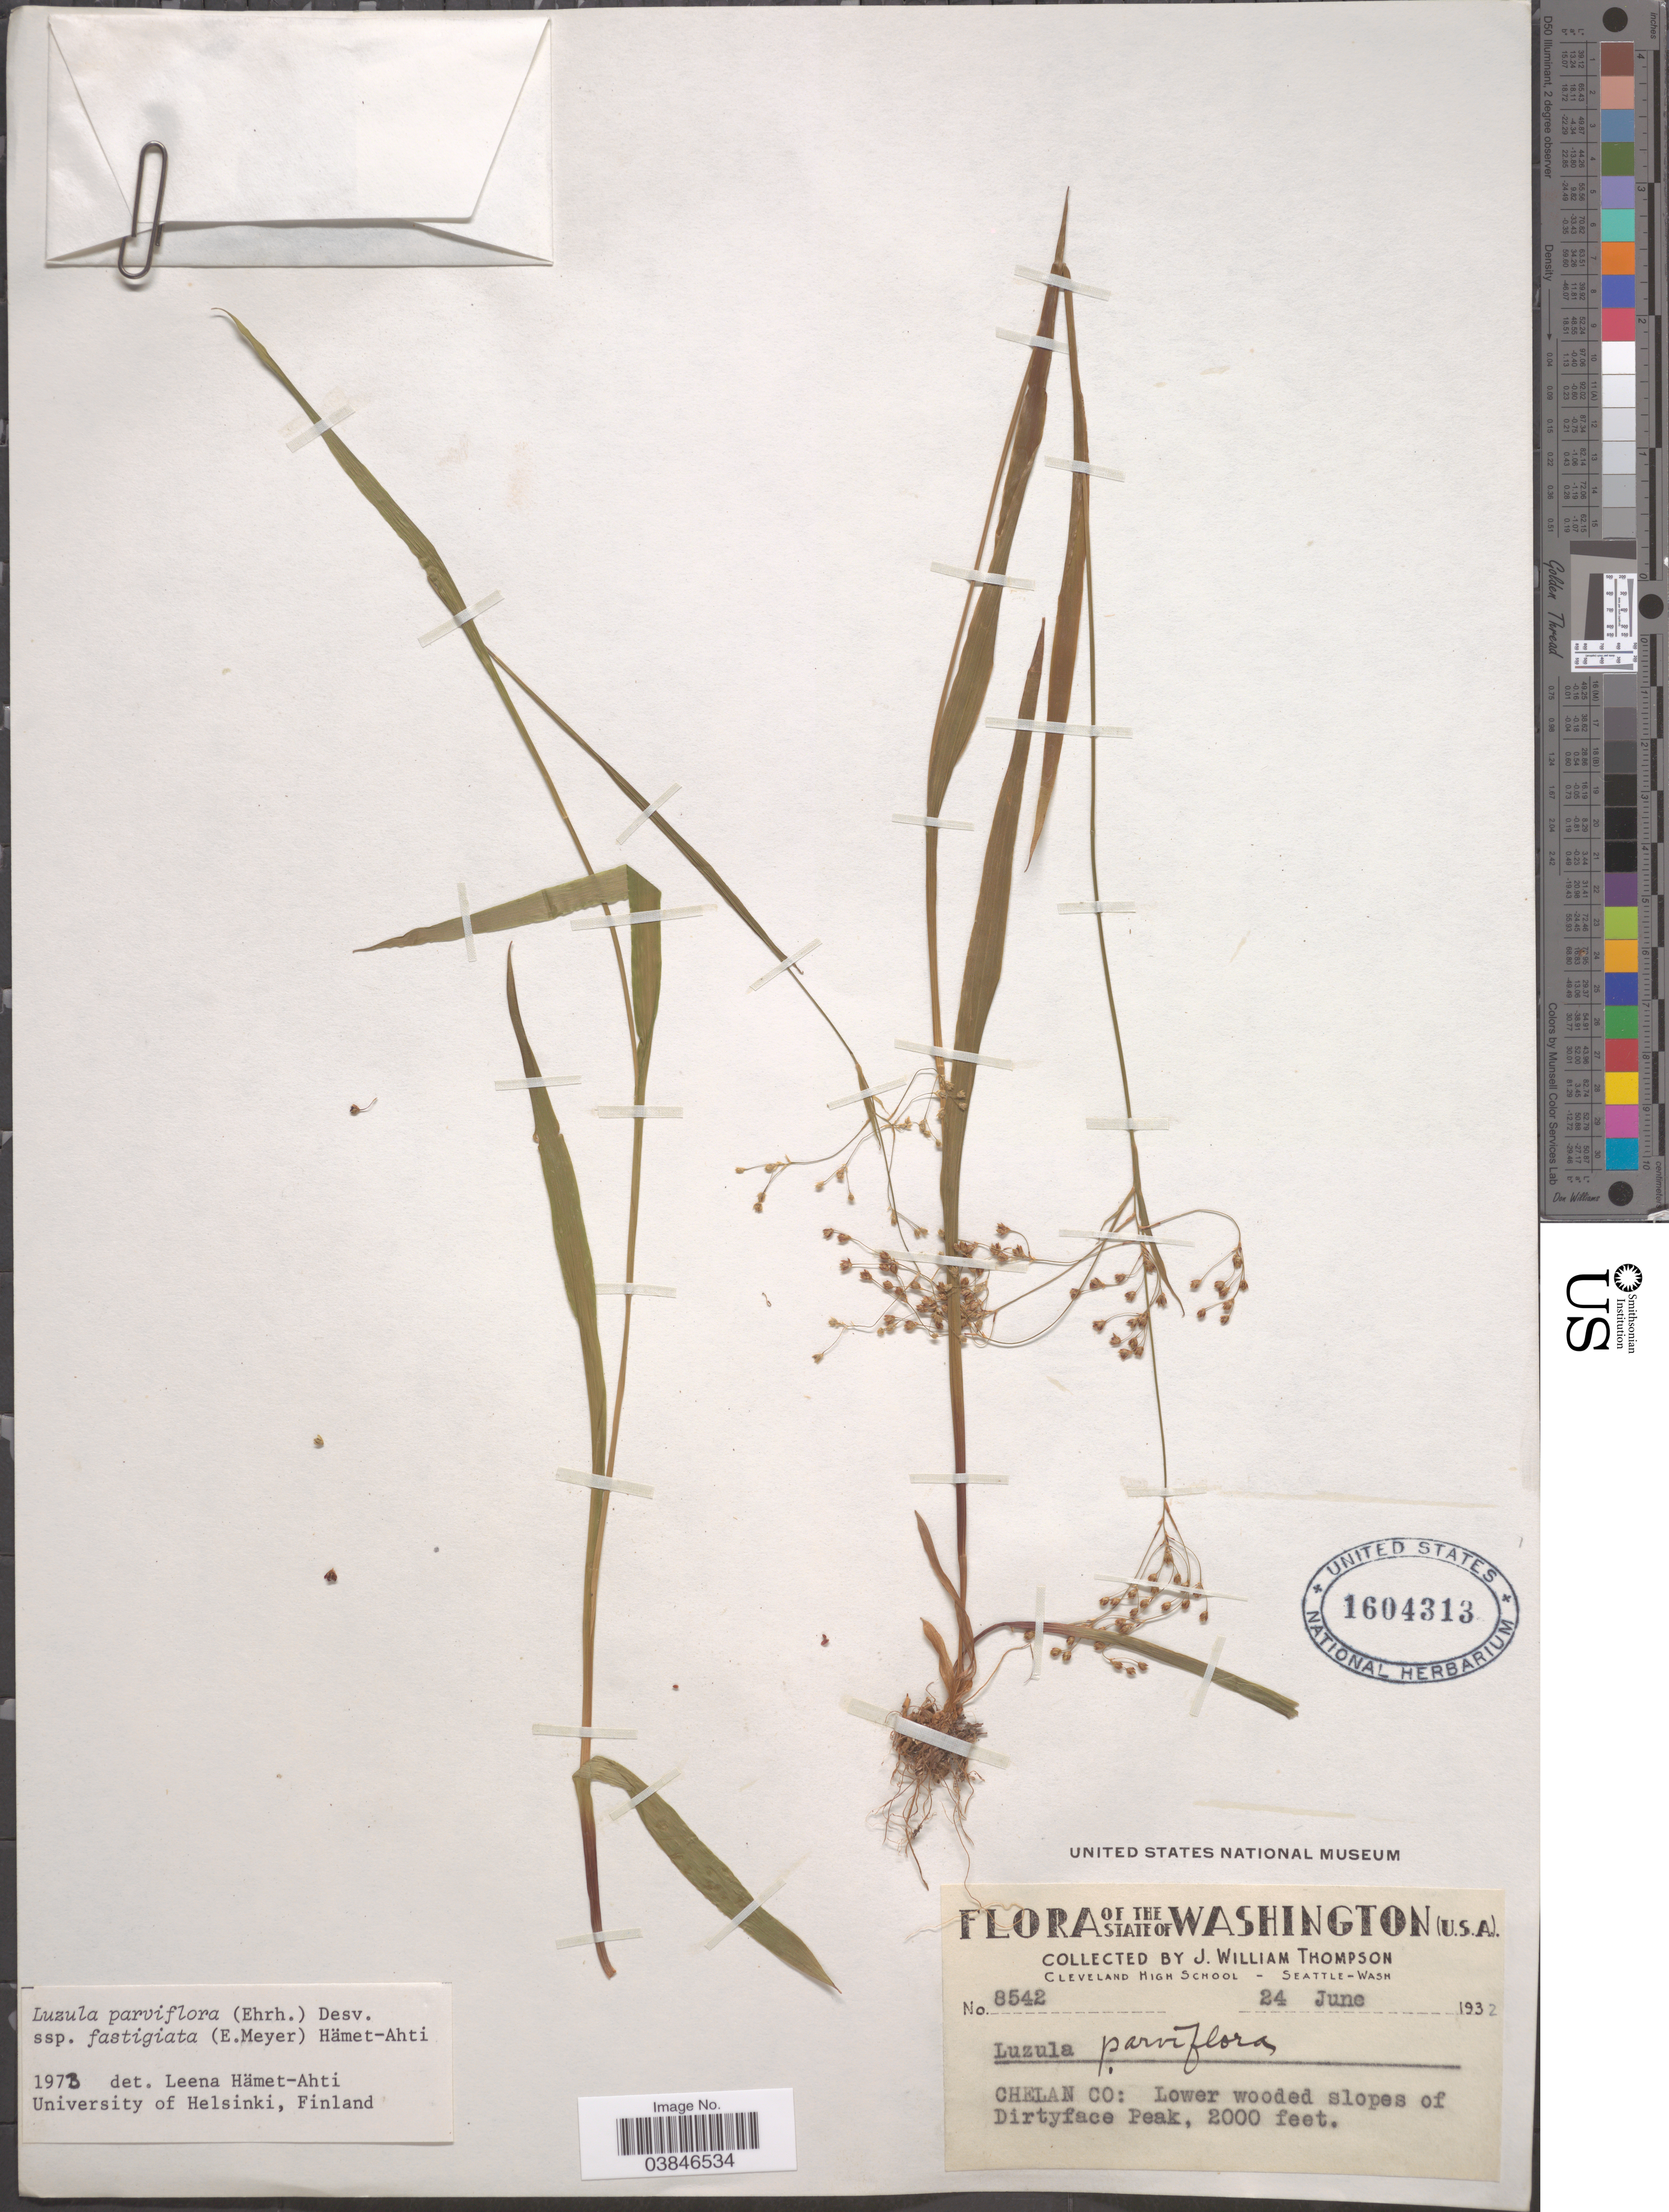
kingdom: Plantae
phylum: Tracheophyta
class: Liliopsida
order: Poales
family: Juncaceae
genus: Luzula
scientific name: Luzula parviflora subsp. fastigiata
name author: Buchenau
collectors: J. W. Thompson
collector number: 8542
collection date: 1932-06-24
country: United States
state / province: Washington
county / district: Chelan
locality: Chelan Co: Lower wooded slopes of Dirtyface Peak.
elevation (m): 610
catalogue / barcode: US 1604313